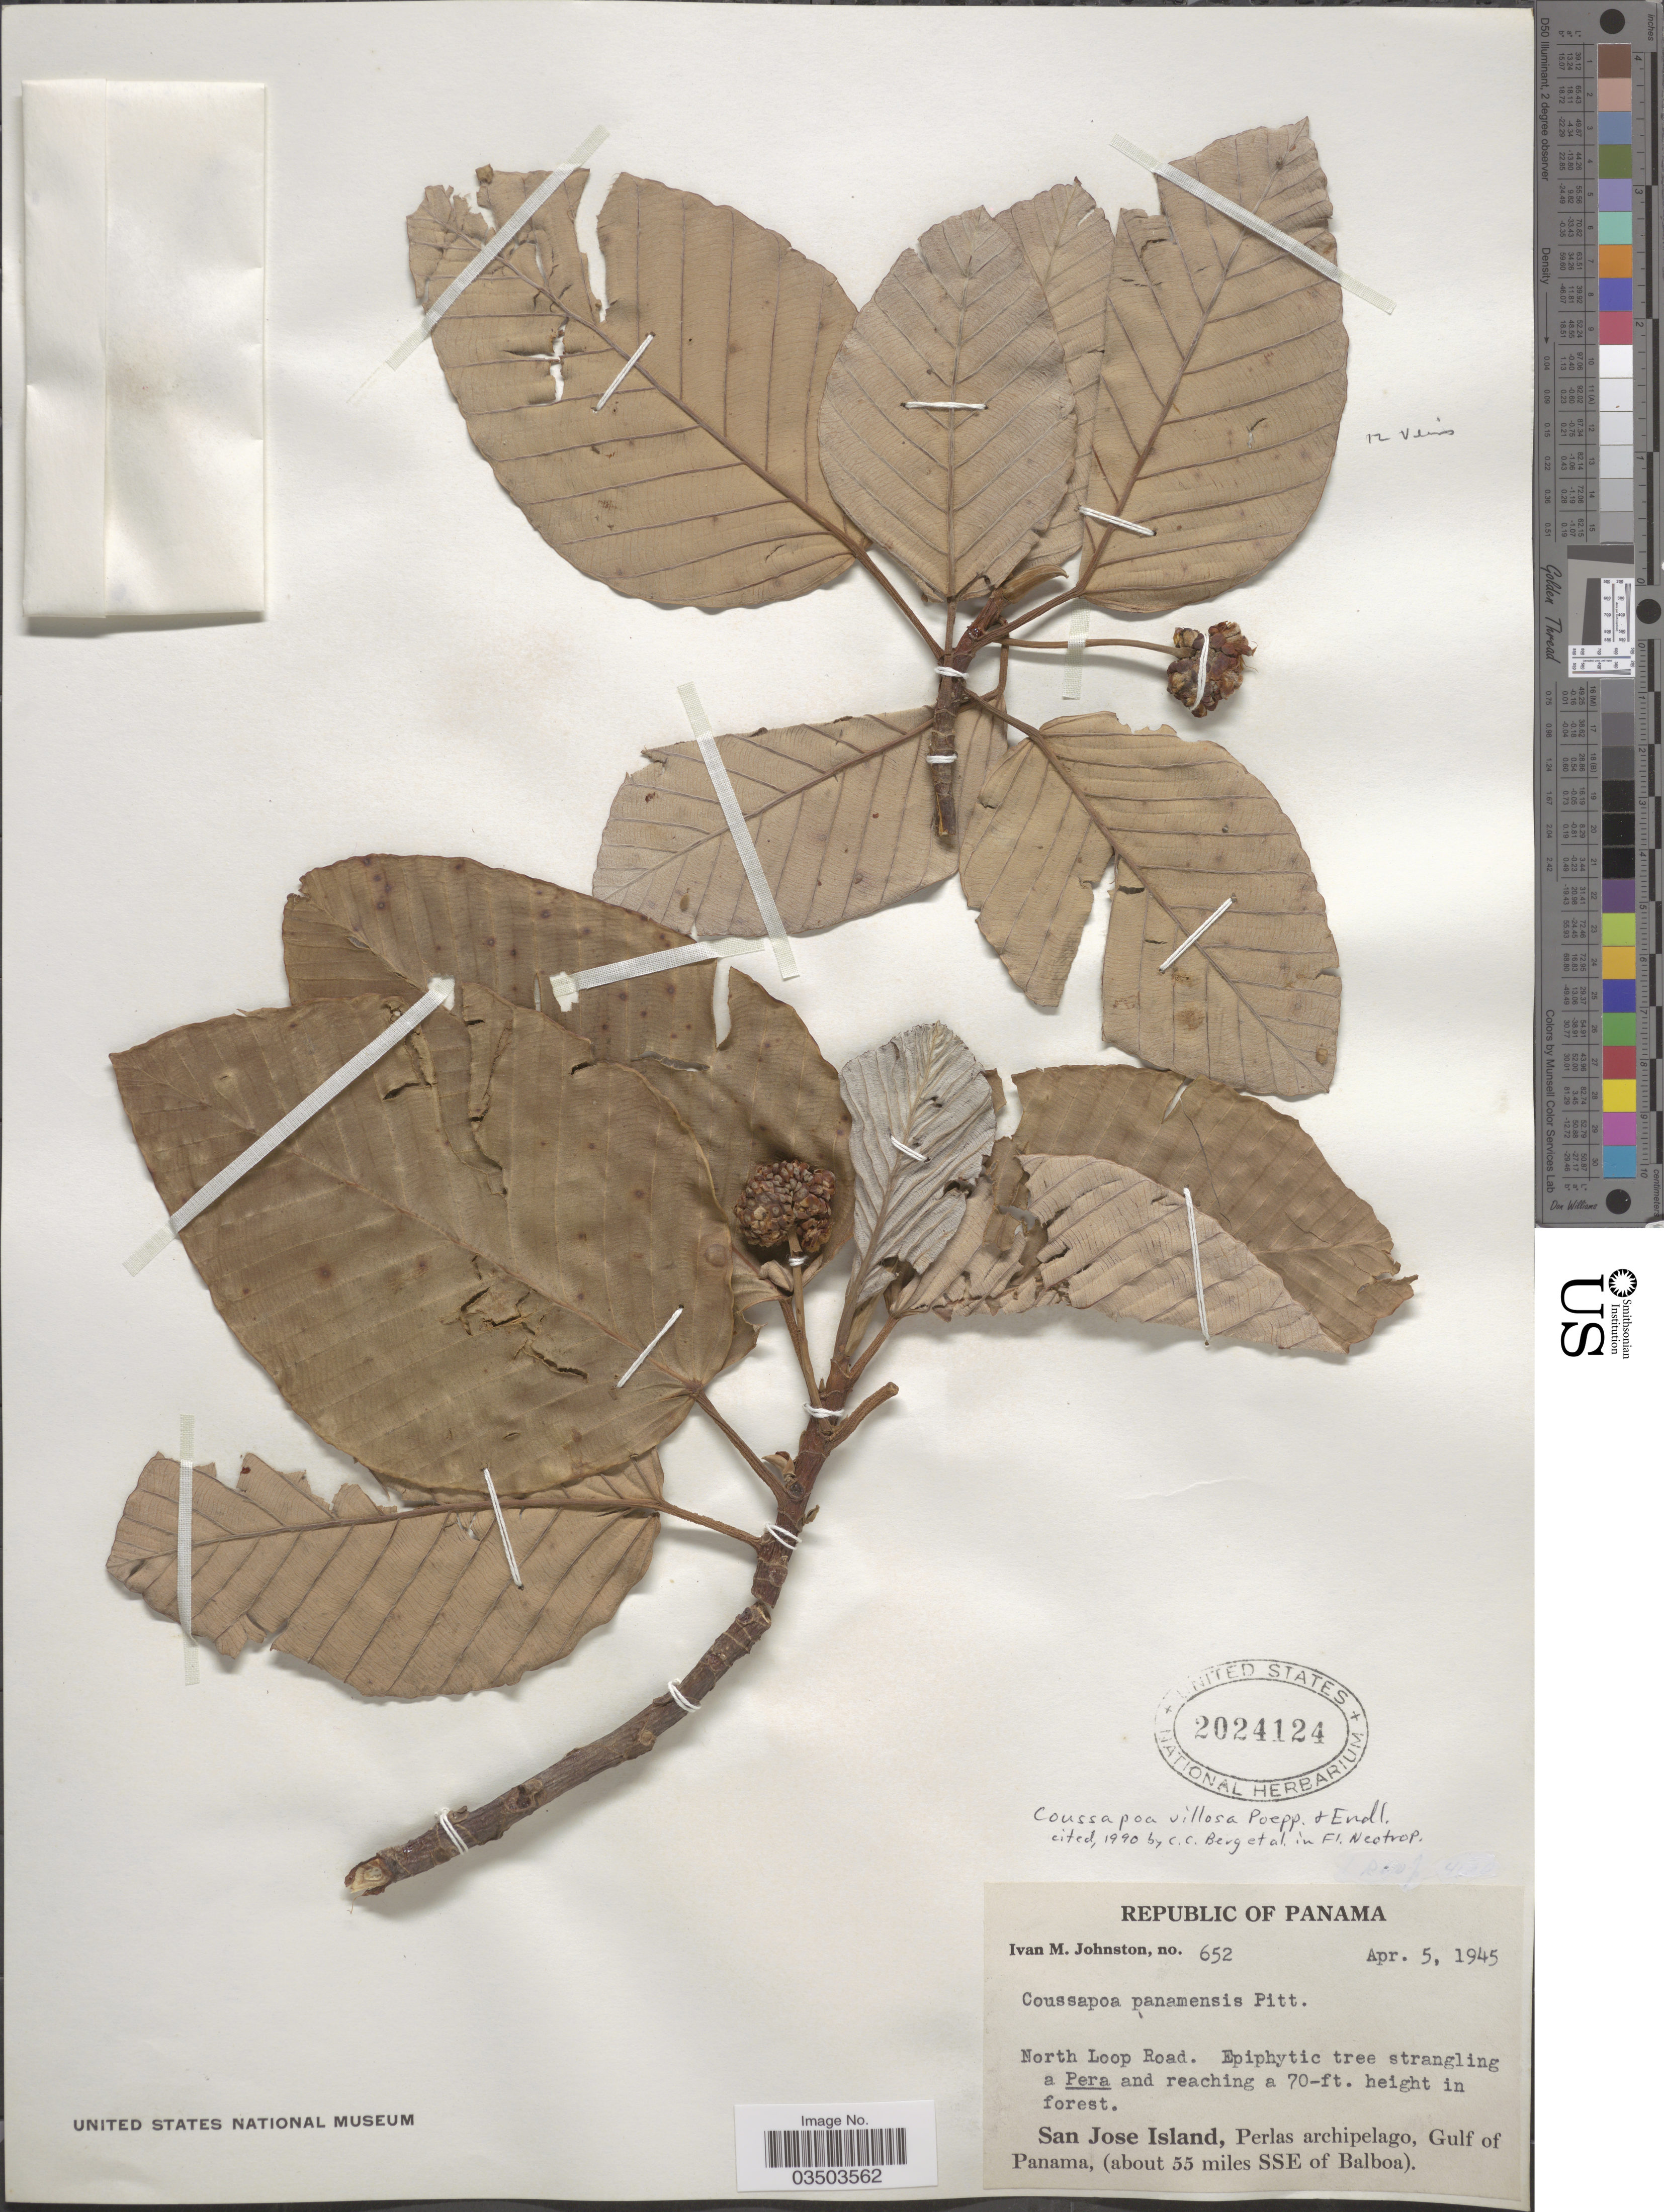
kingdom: Plantae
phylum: Tracheophyta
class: Magnoliopsida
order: Rosales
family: Urticaceae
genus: Coussapoa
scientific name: Coussapoa villosa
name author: Poepp. & Endl.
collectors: I.M. Johnston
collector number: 652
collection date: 1945-04-05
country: Panama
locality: North Loop Road. San Jose Island, Perlas archipelago, Gulf of Panama, (about 55 miles SSE of Balboa).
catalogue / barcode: US 2024124